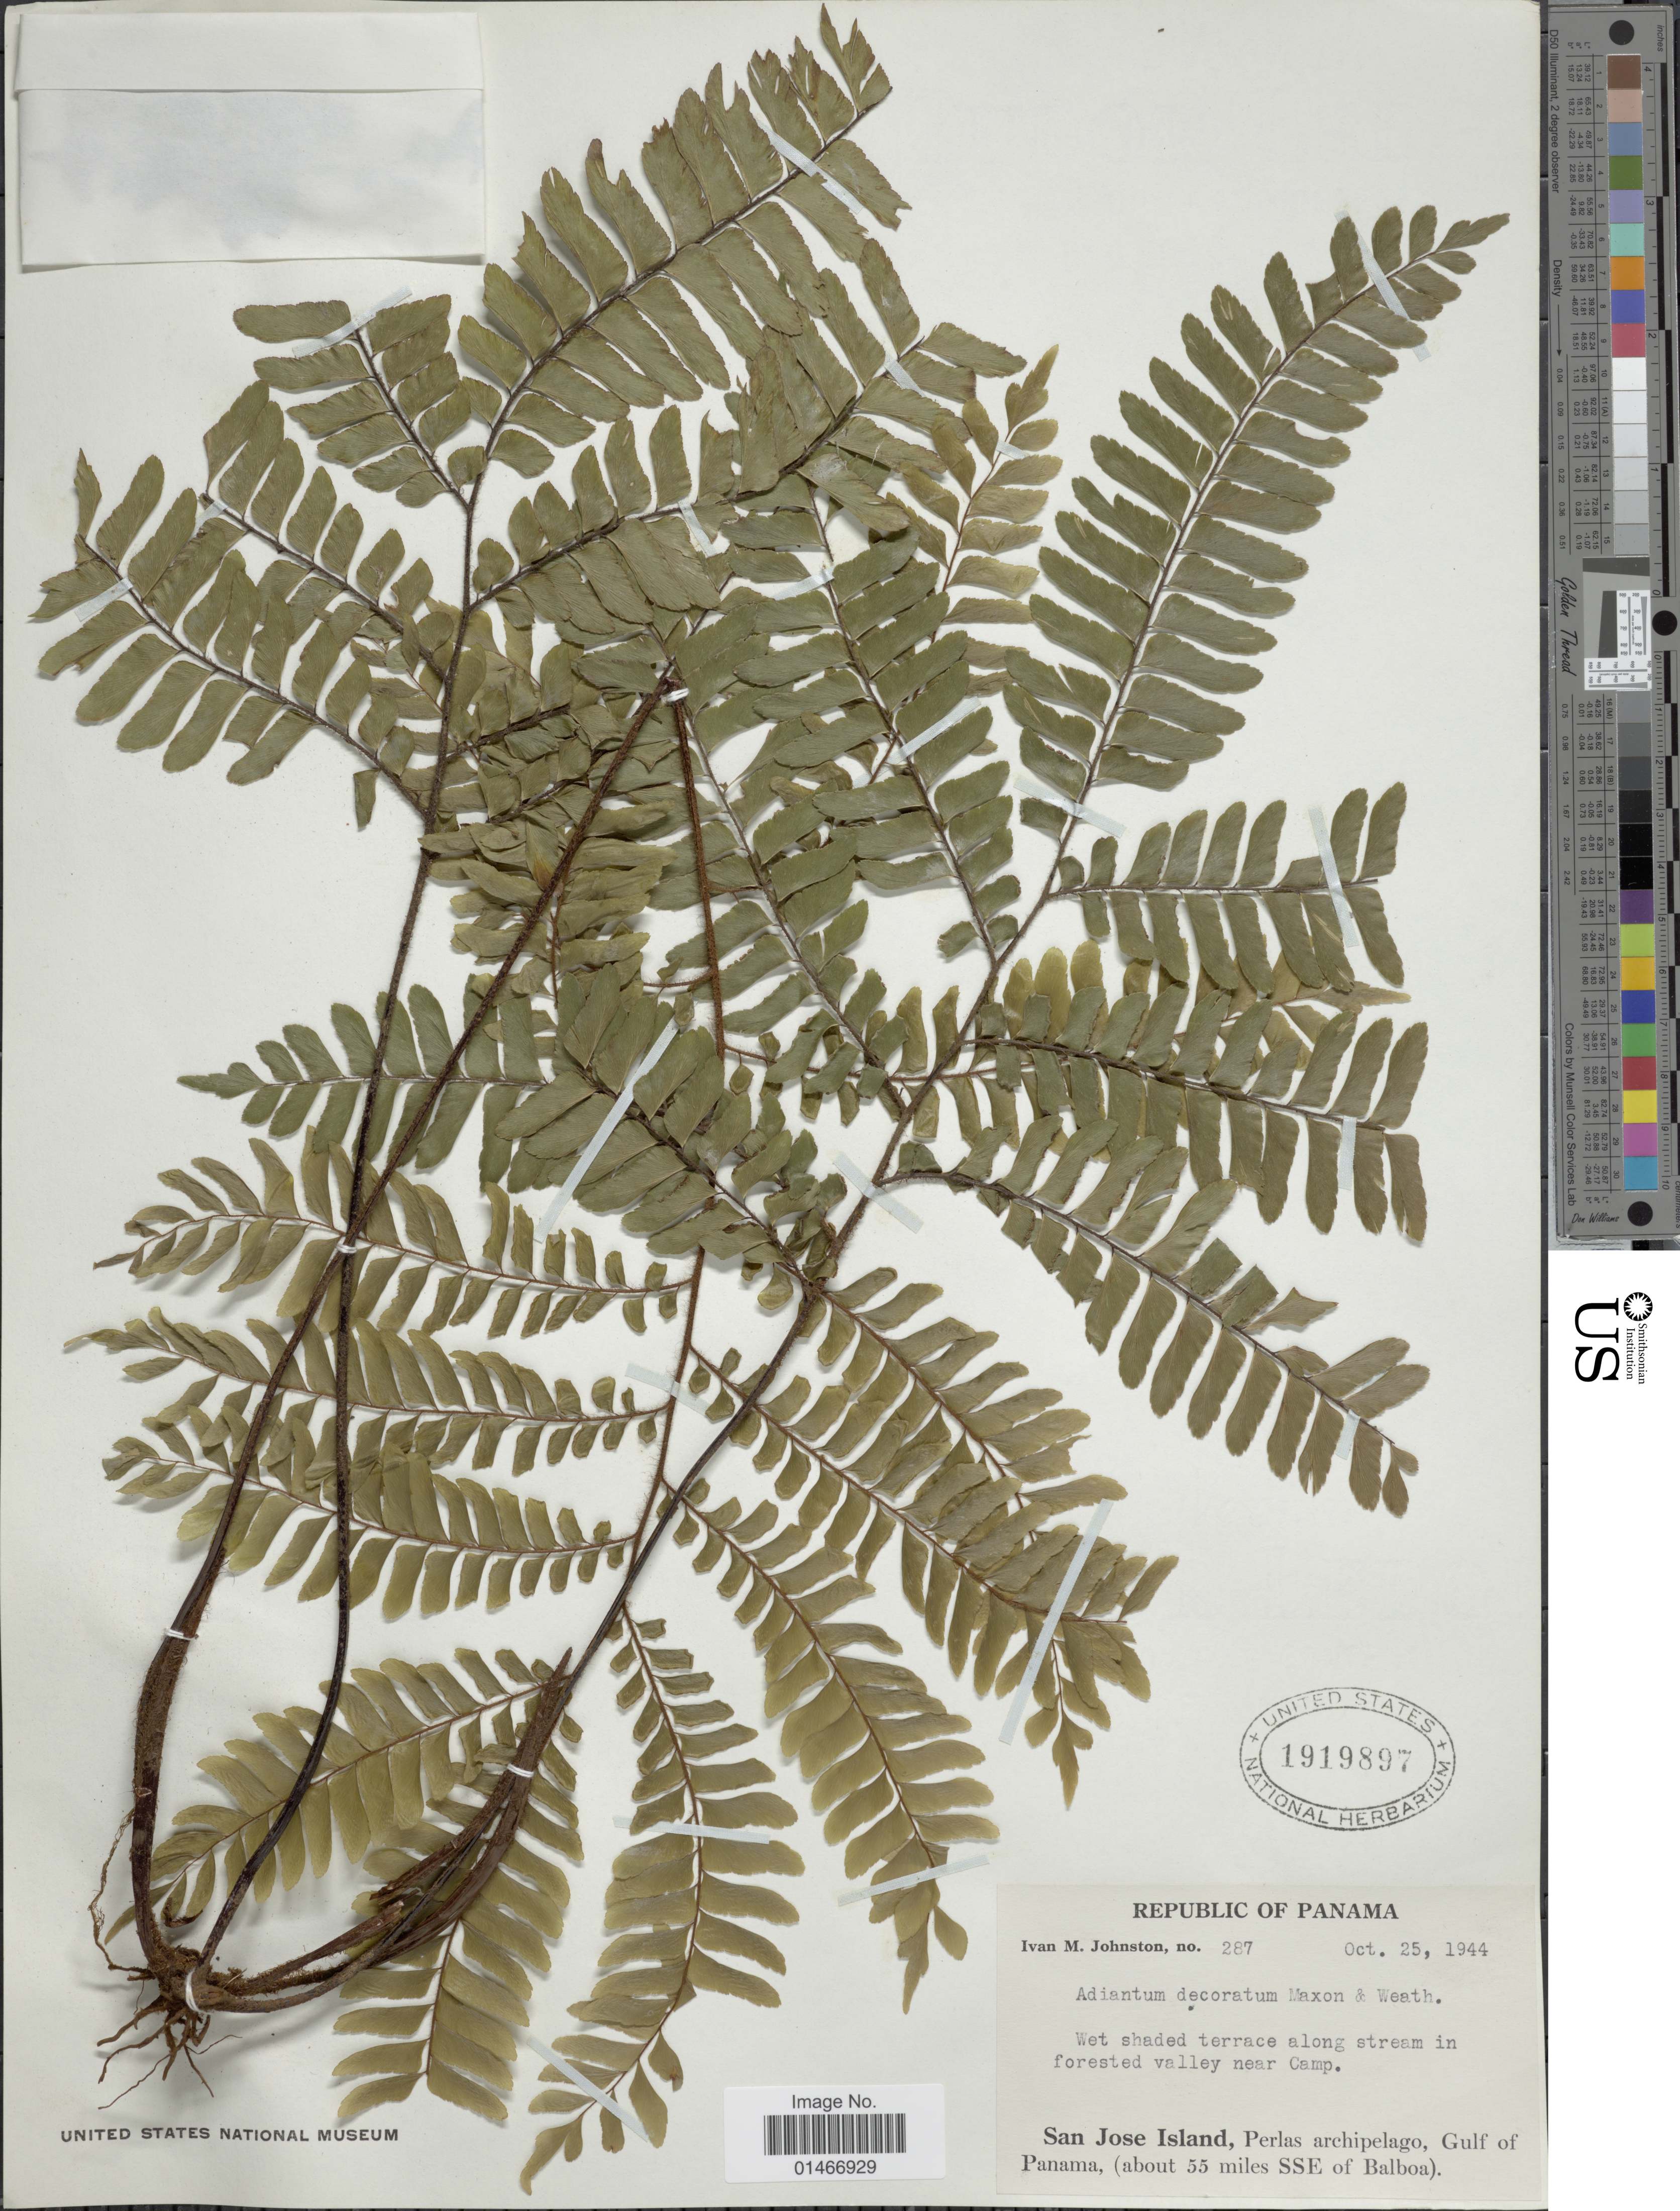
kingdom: Plantae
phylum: Tracheophyta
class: Polypodiopsida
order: Polypodiales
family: Pteridaceae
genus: Adiantum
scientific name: Adiantum decoratum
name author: Maxon & Weath.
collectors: I.M. Johnston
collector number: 287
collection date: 1944-10-25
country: Panama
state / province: Panamá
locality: Republic of Panama. San Jose Island, Perlas archipelago, Gulf of Panama, (about 55 miles SSE of Balboa).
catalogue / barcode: US 1919897